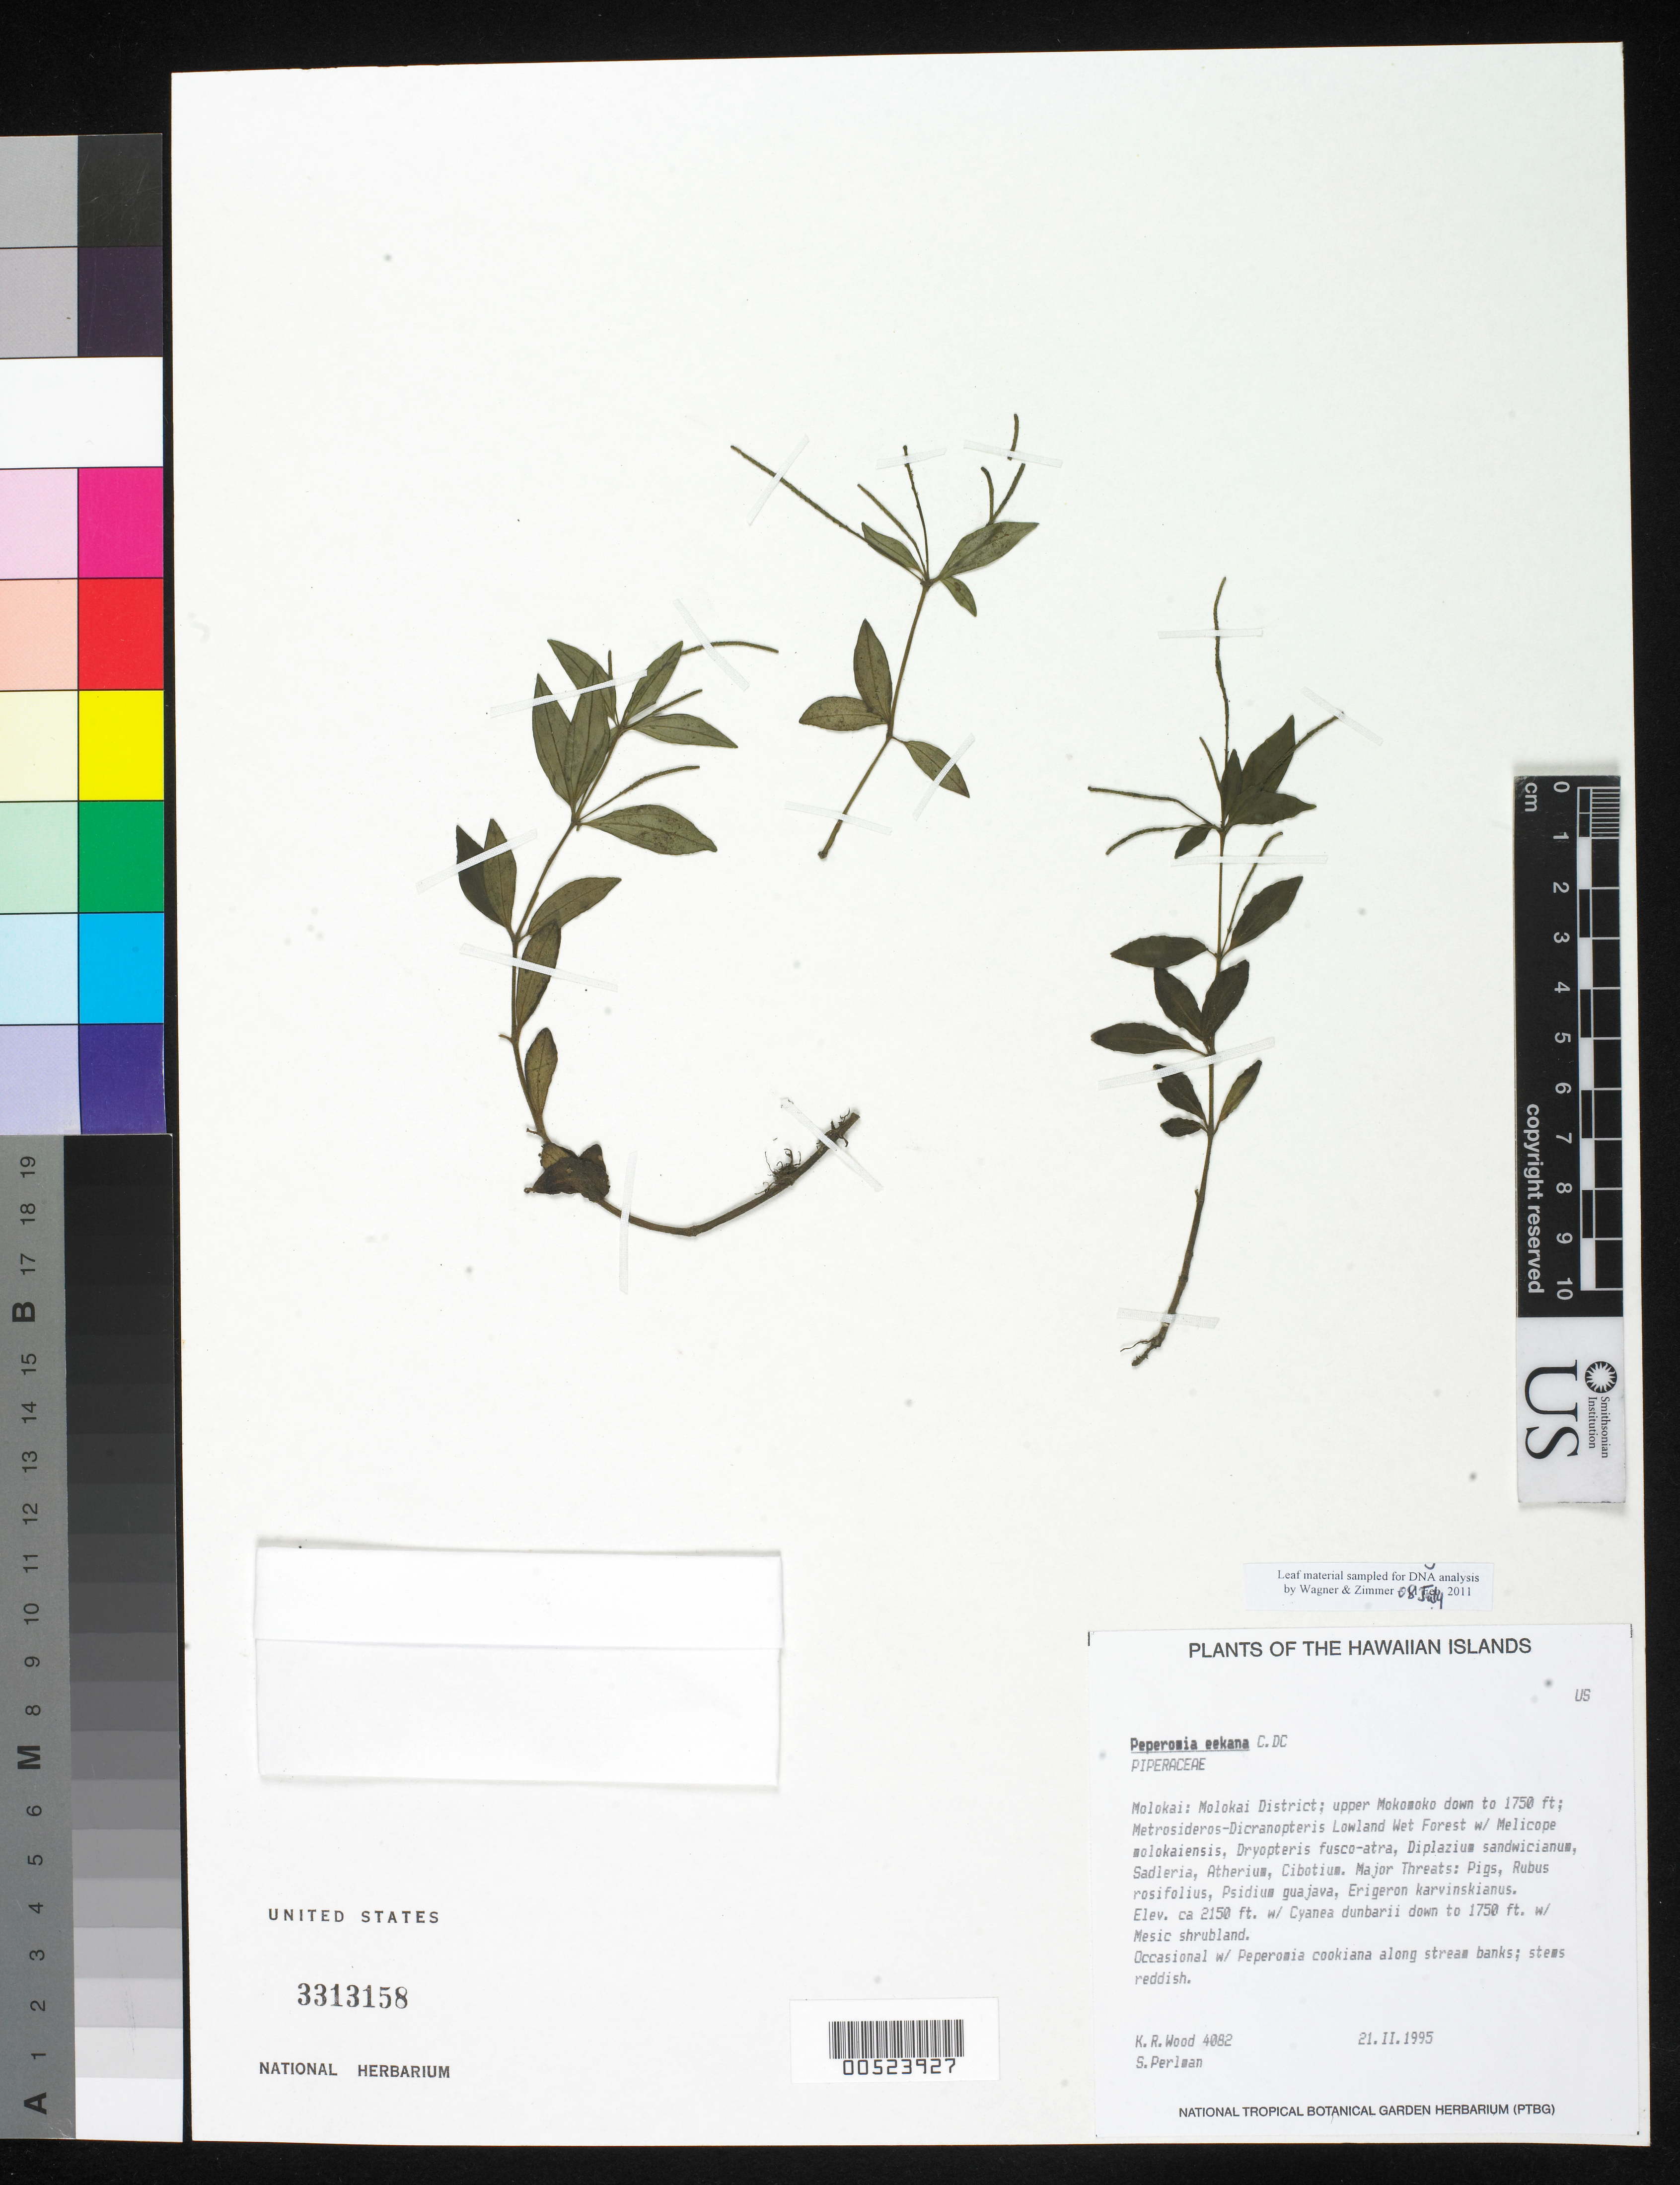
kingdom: Plantae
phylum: Tracheophyta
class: Magnoliopsida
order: Piperales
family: Piperaceae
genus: Peperomia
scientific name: Peperomia eekana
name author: C. DC.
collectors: K. R. Wood & S. P. Perlman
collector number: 4082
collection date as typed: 21 Feb 1995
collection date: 1995-02-21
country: United States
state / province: Hawaii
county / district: Maui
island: Moloka'i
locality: Molokai Dist, upper Mokomoko down to 1750 ft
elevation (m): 655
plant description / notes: Leaf material sampled for DNA analysis byt WEagner & Zimmer - 8 Jul 2011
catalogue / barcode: US 3313158